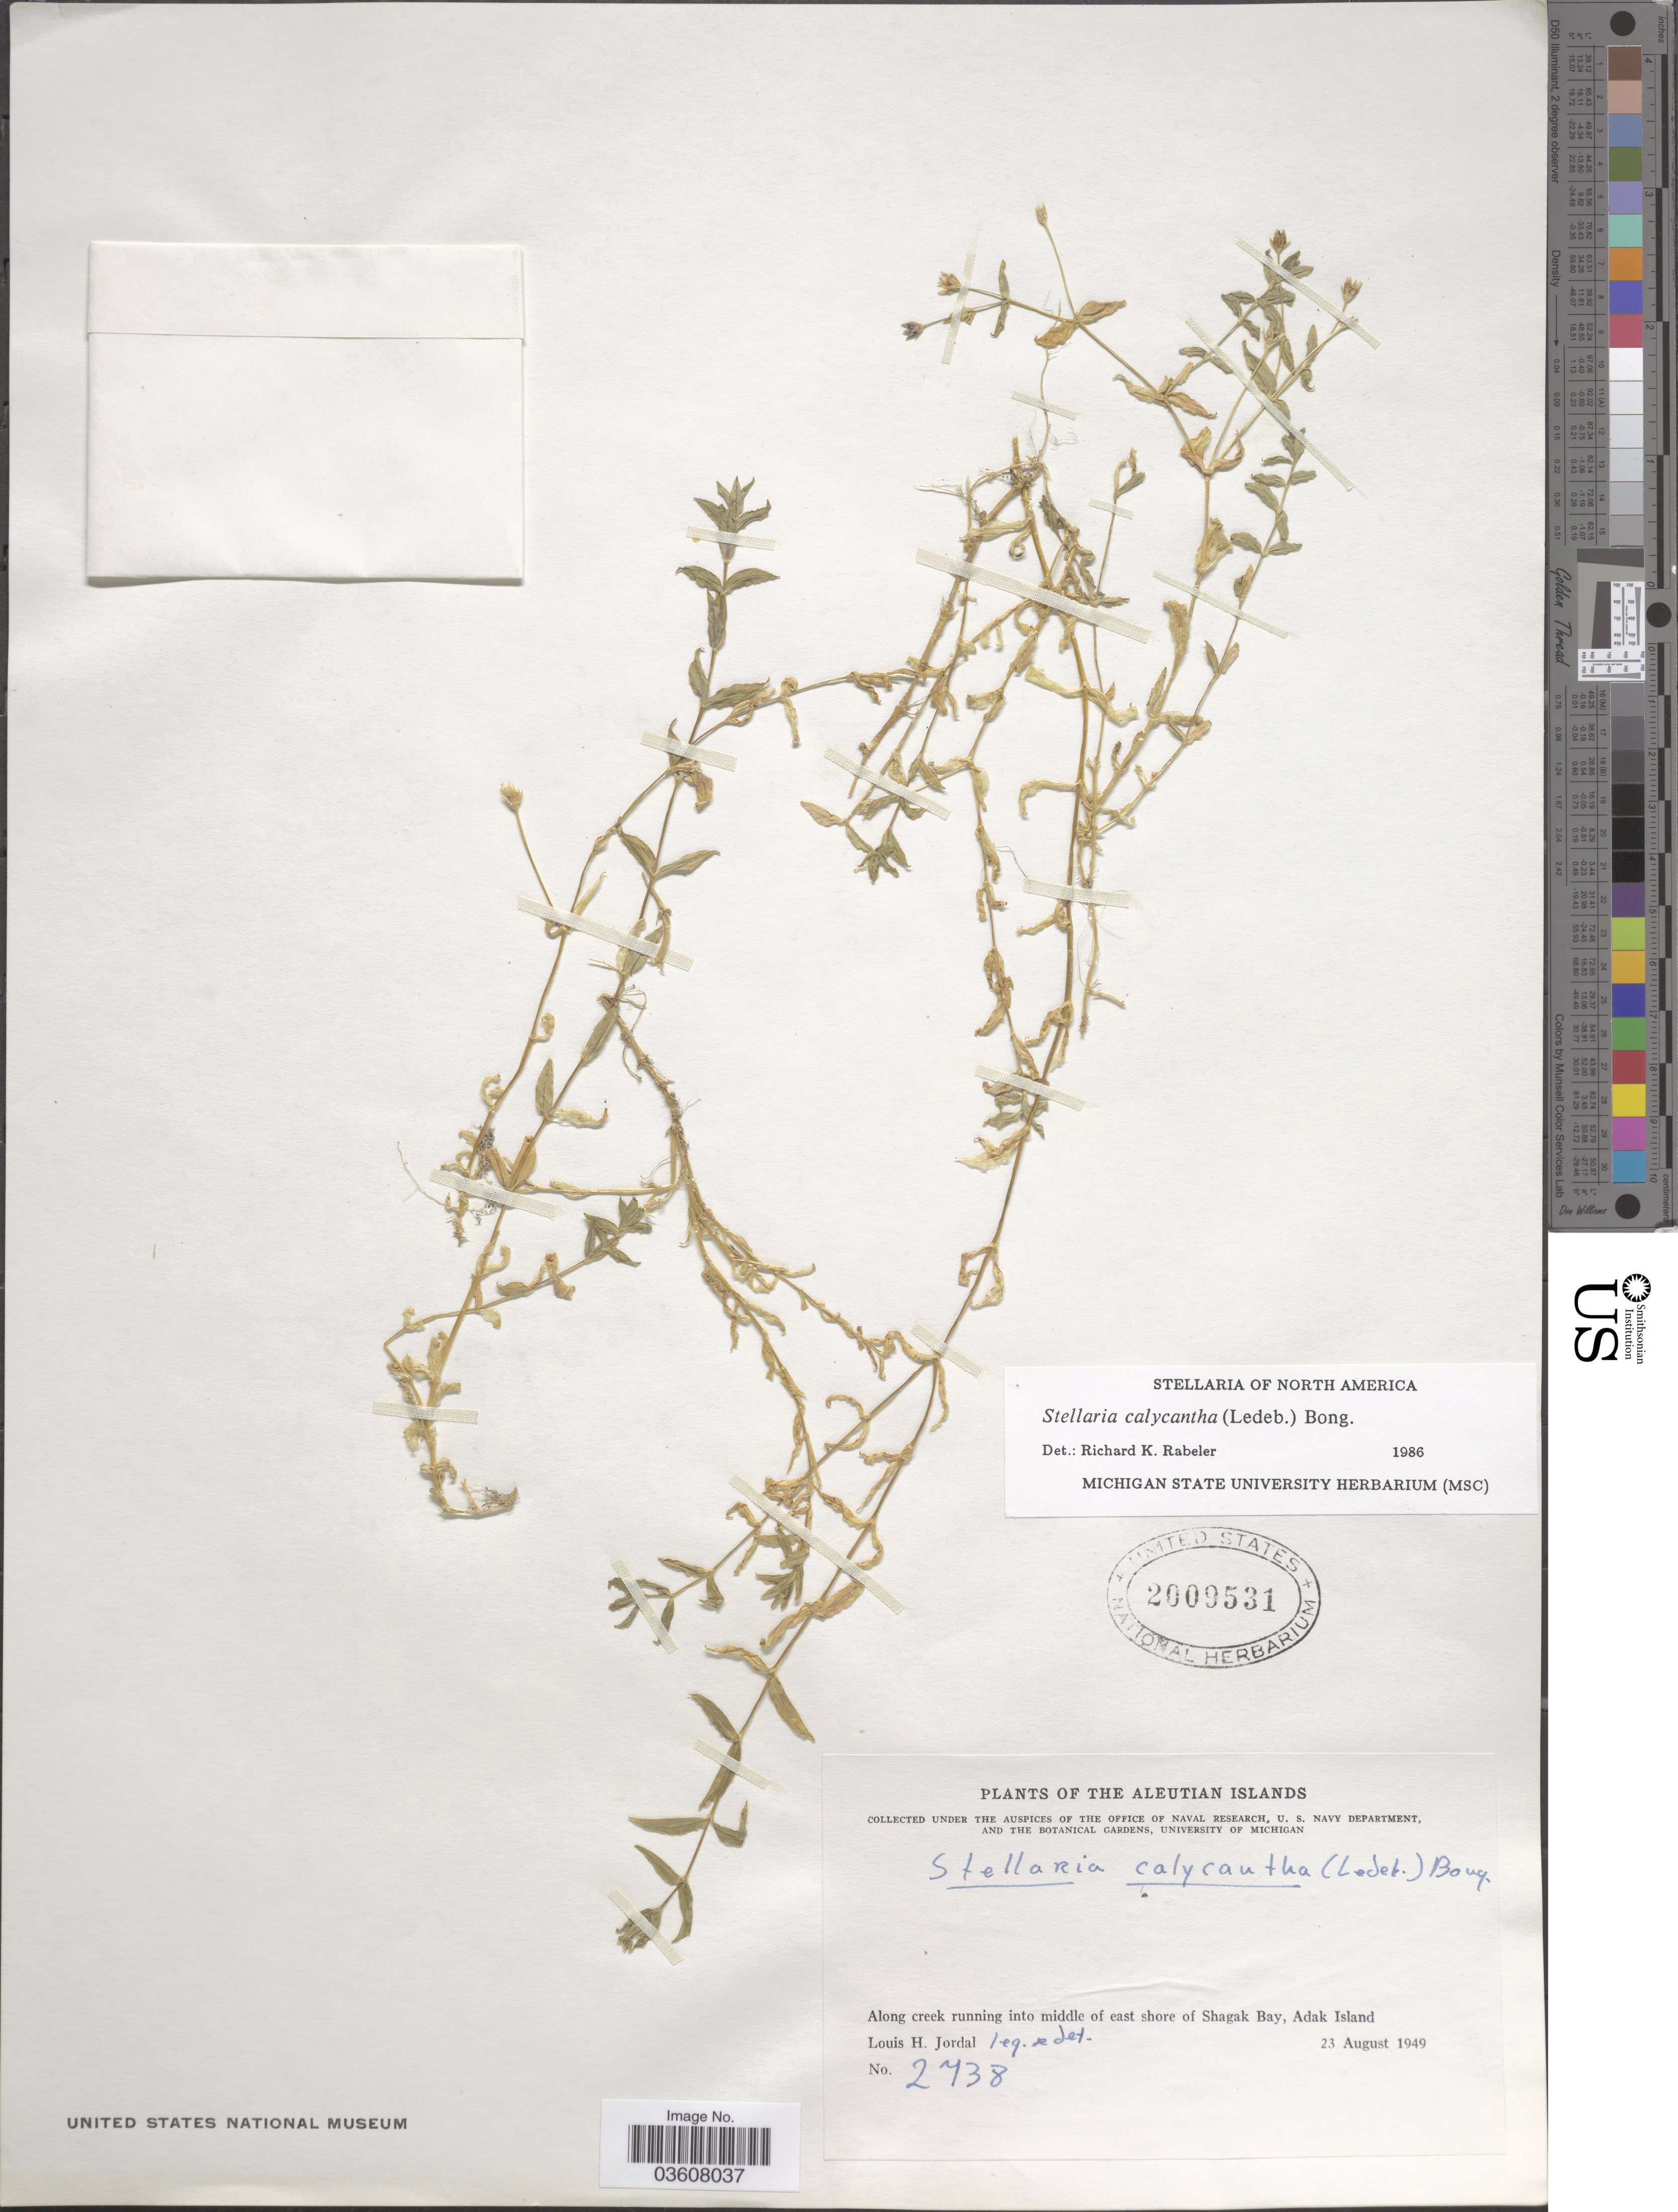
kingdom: Plantae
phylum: Tracheophyta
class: Magnoliopsida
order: Caryophyllales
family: Caryophyllaceae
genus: Stellaria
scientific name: Stellaria calycantha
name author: (Ledeb.) Bong.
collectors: L. Jordal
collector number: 2738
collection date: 1949-08-23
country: United States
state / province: Alaska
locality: The Aleutian Islands. Along creek running into middle of east shore of Shagak Bay, Adak Island.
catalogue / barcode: US 2009531